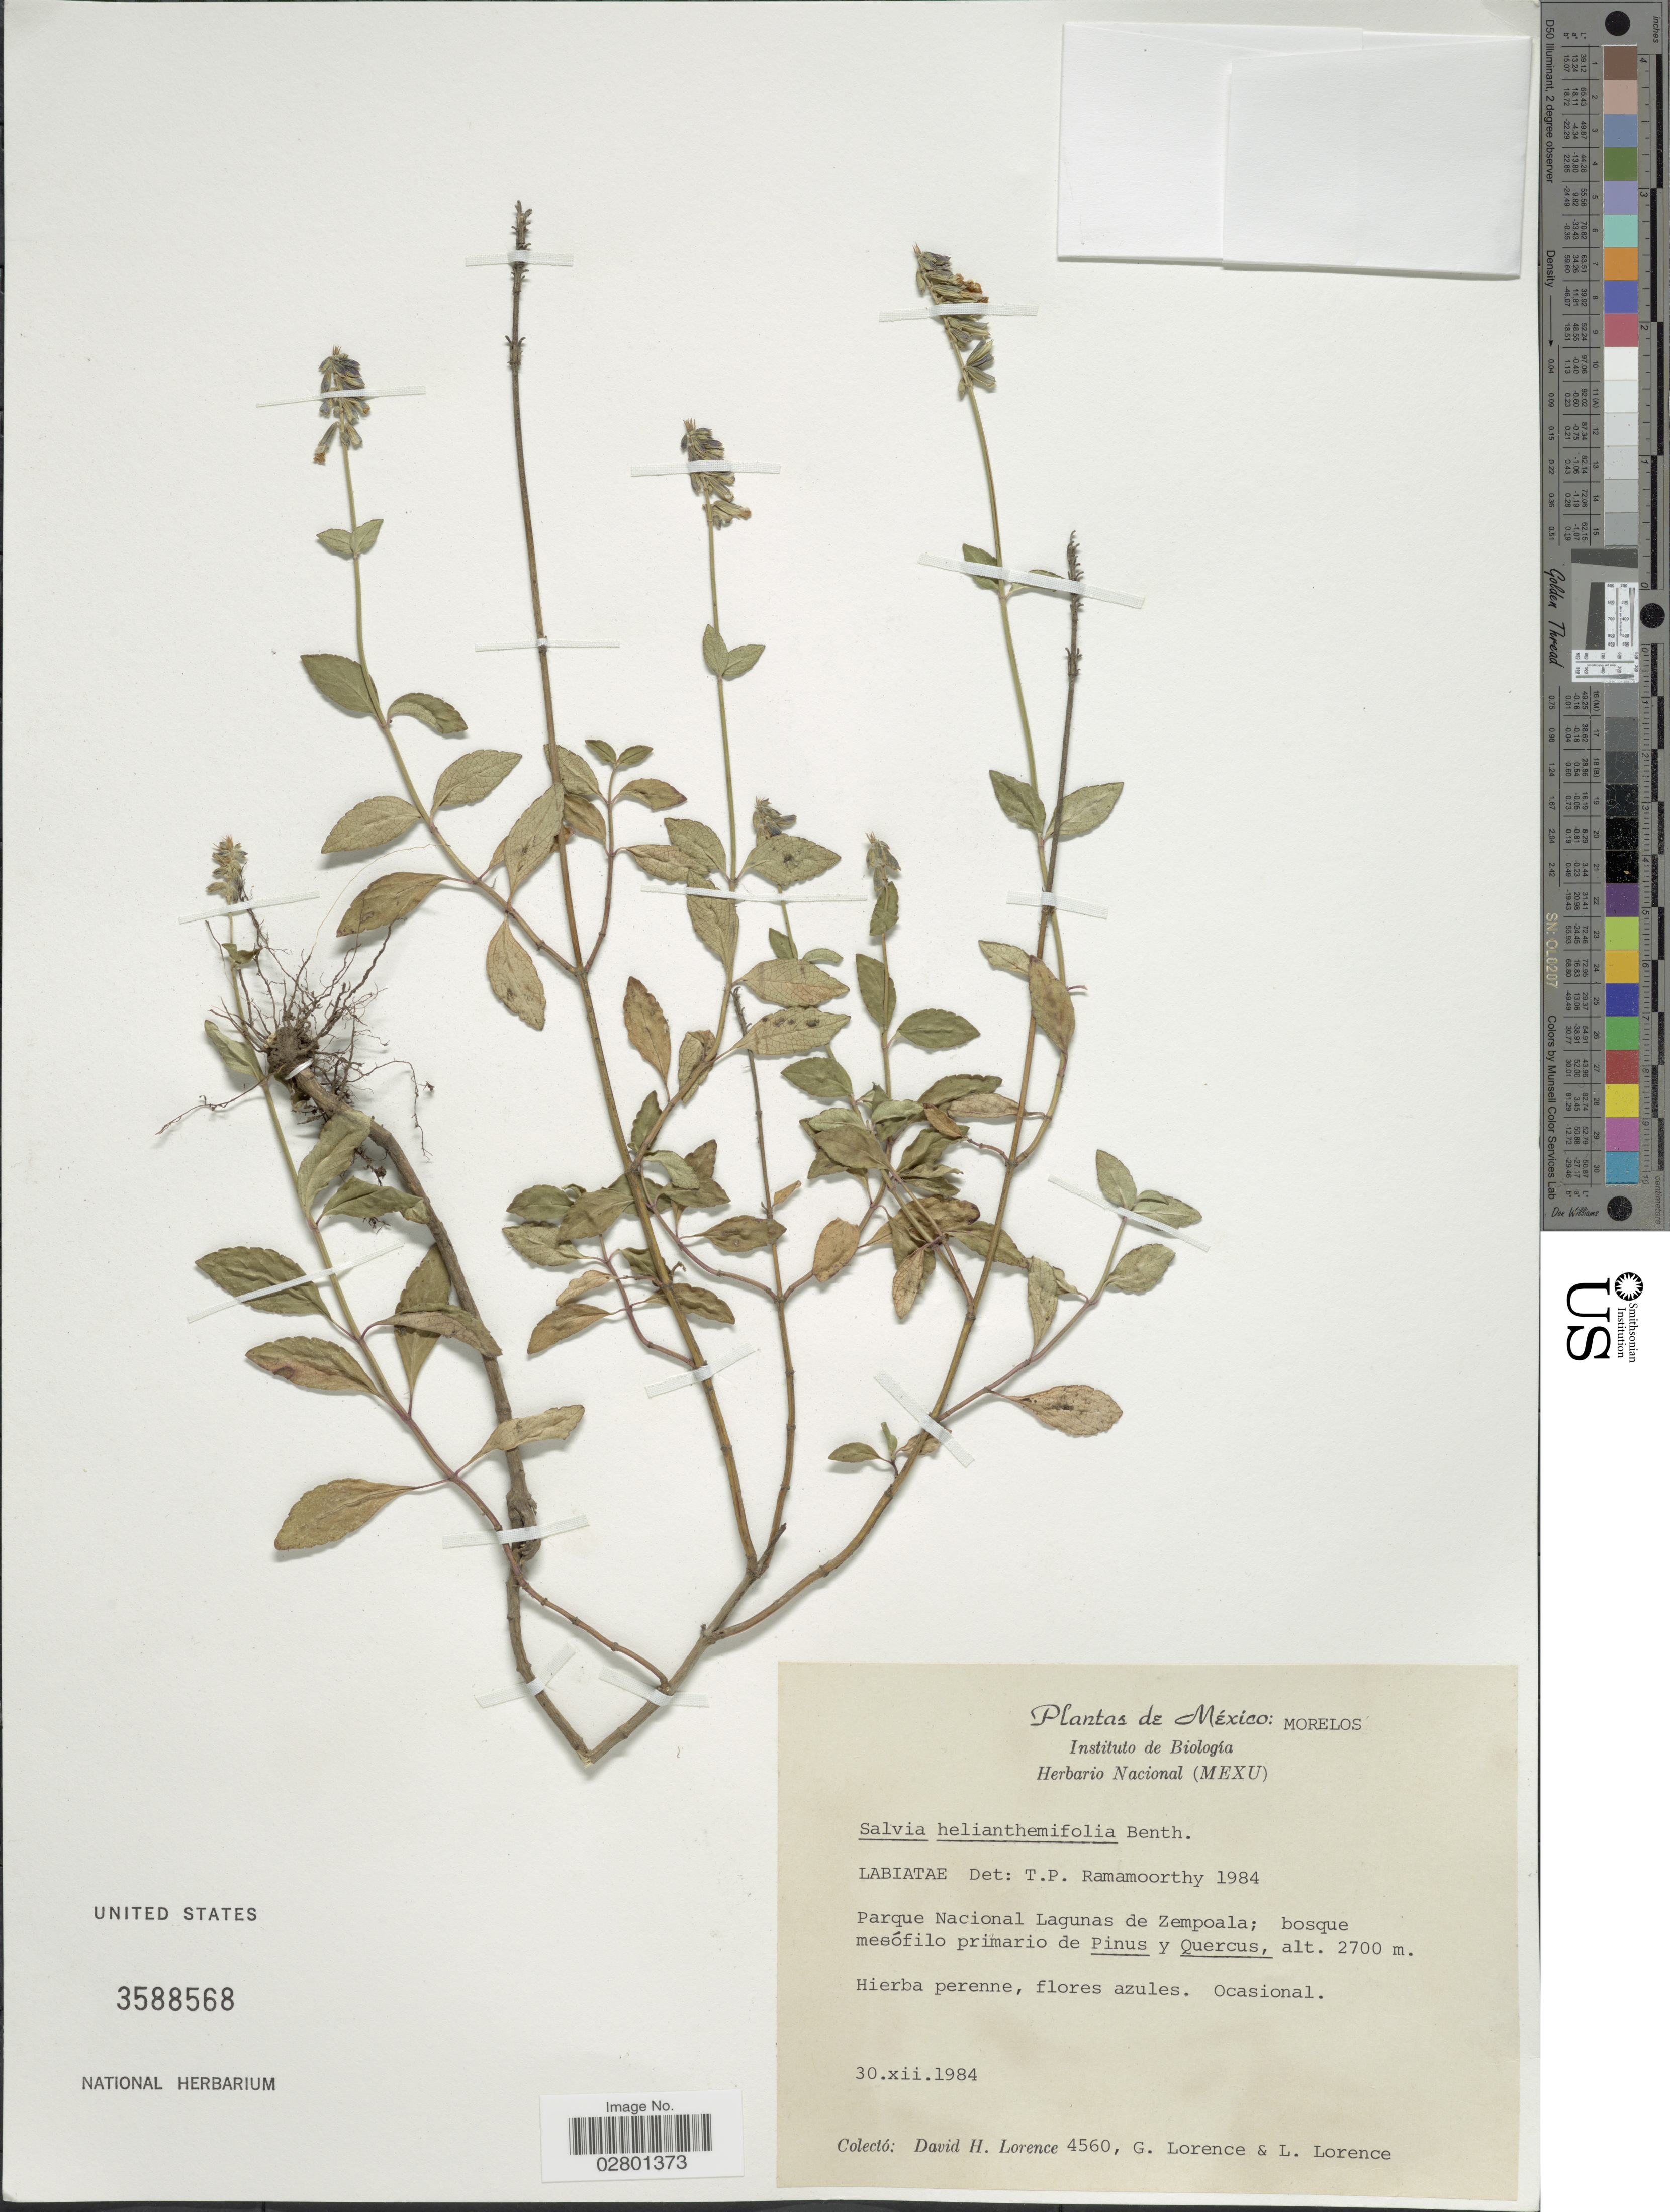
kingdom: Plantae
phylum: Tracheophyta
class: Magnoliopsida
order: Lamiales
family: Lamiaceae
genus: Salvia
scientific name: Salvia helianthemifolia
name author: Benth.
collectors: D. Lorence, G. Lorence & L. Lorence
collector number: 4560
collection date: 1984-12-30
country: Mexico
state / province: Morelos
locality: Parque Nacional Lagunas de Zempoala.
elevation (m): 2700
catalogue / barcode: US 3588568